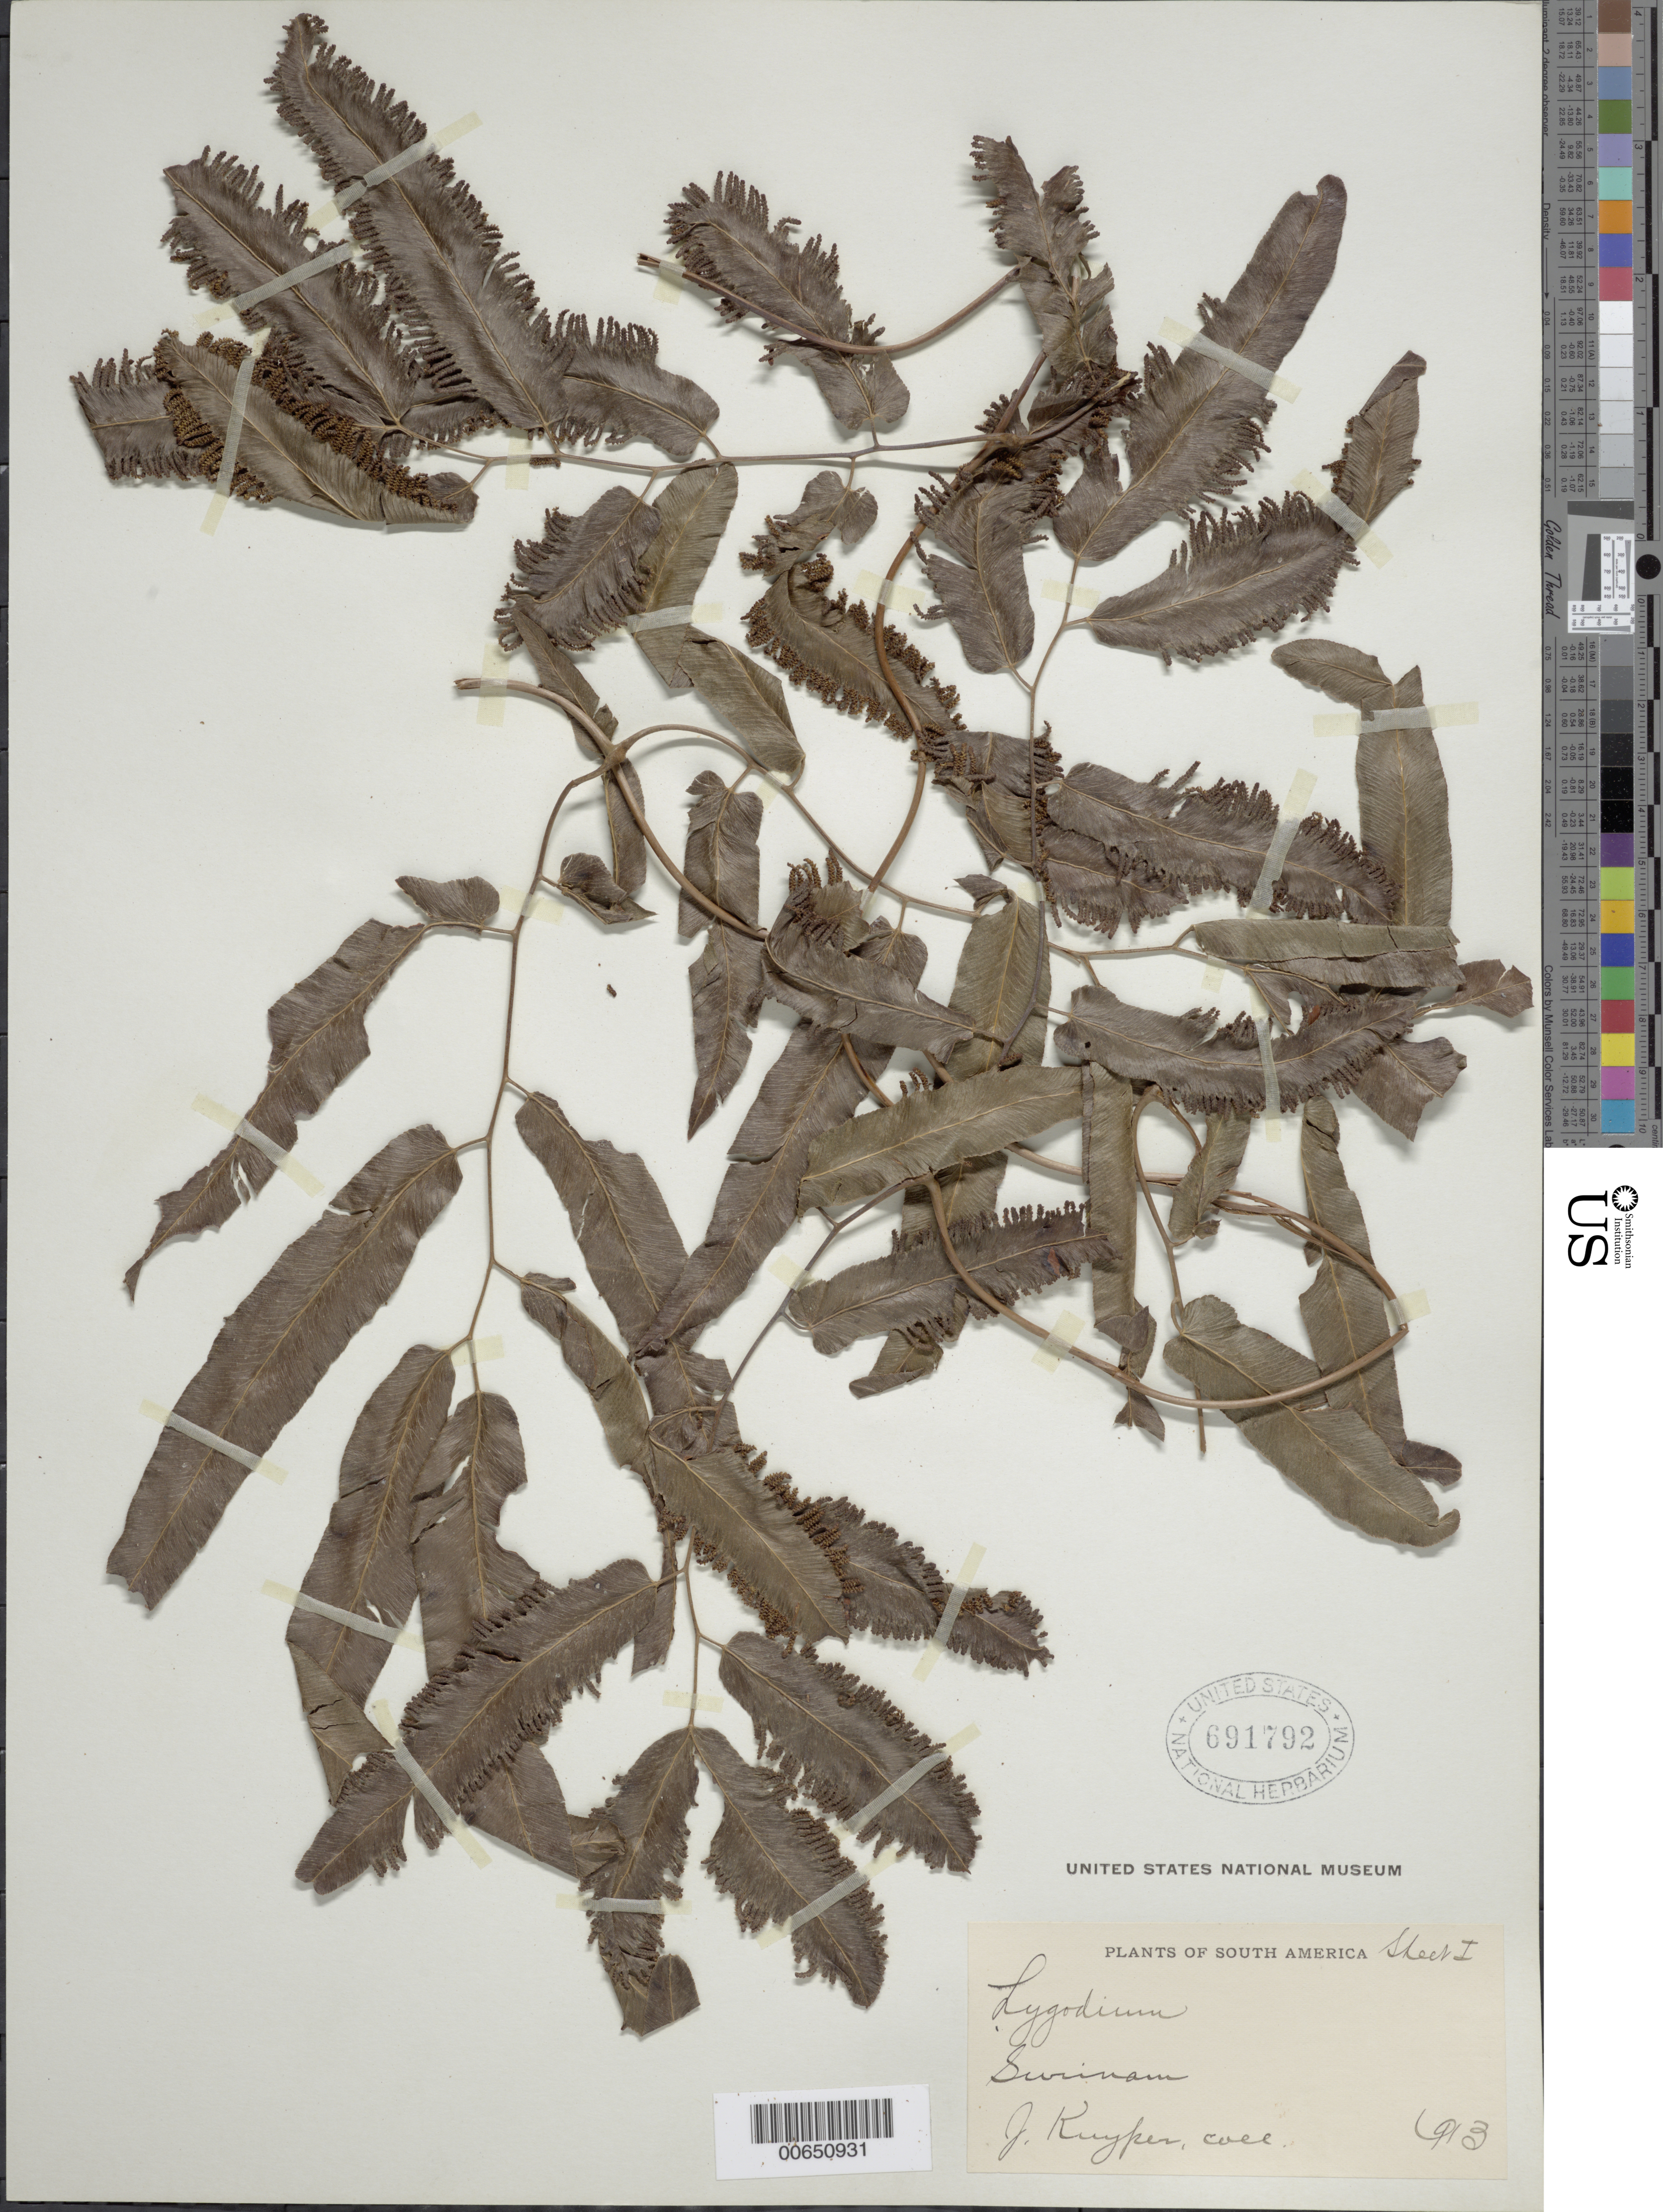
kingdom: Plantae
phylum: Tracheophyta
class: Polypodiopsida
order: Schizaeales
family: Lygodiaceae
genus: Lygodium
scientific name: Lygodium volubile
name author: Sw.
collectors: J. Kuyper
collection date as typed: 1913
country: Suriname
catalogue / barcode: US 691792